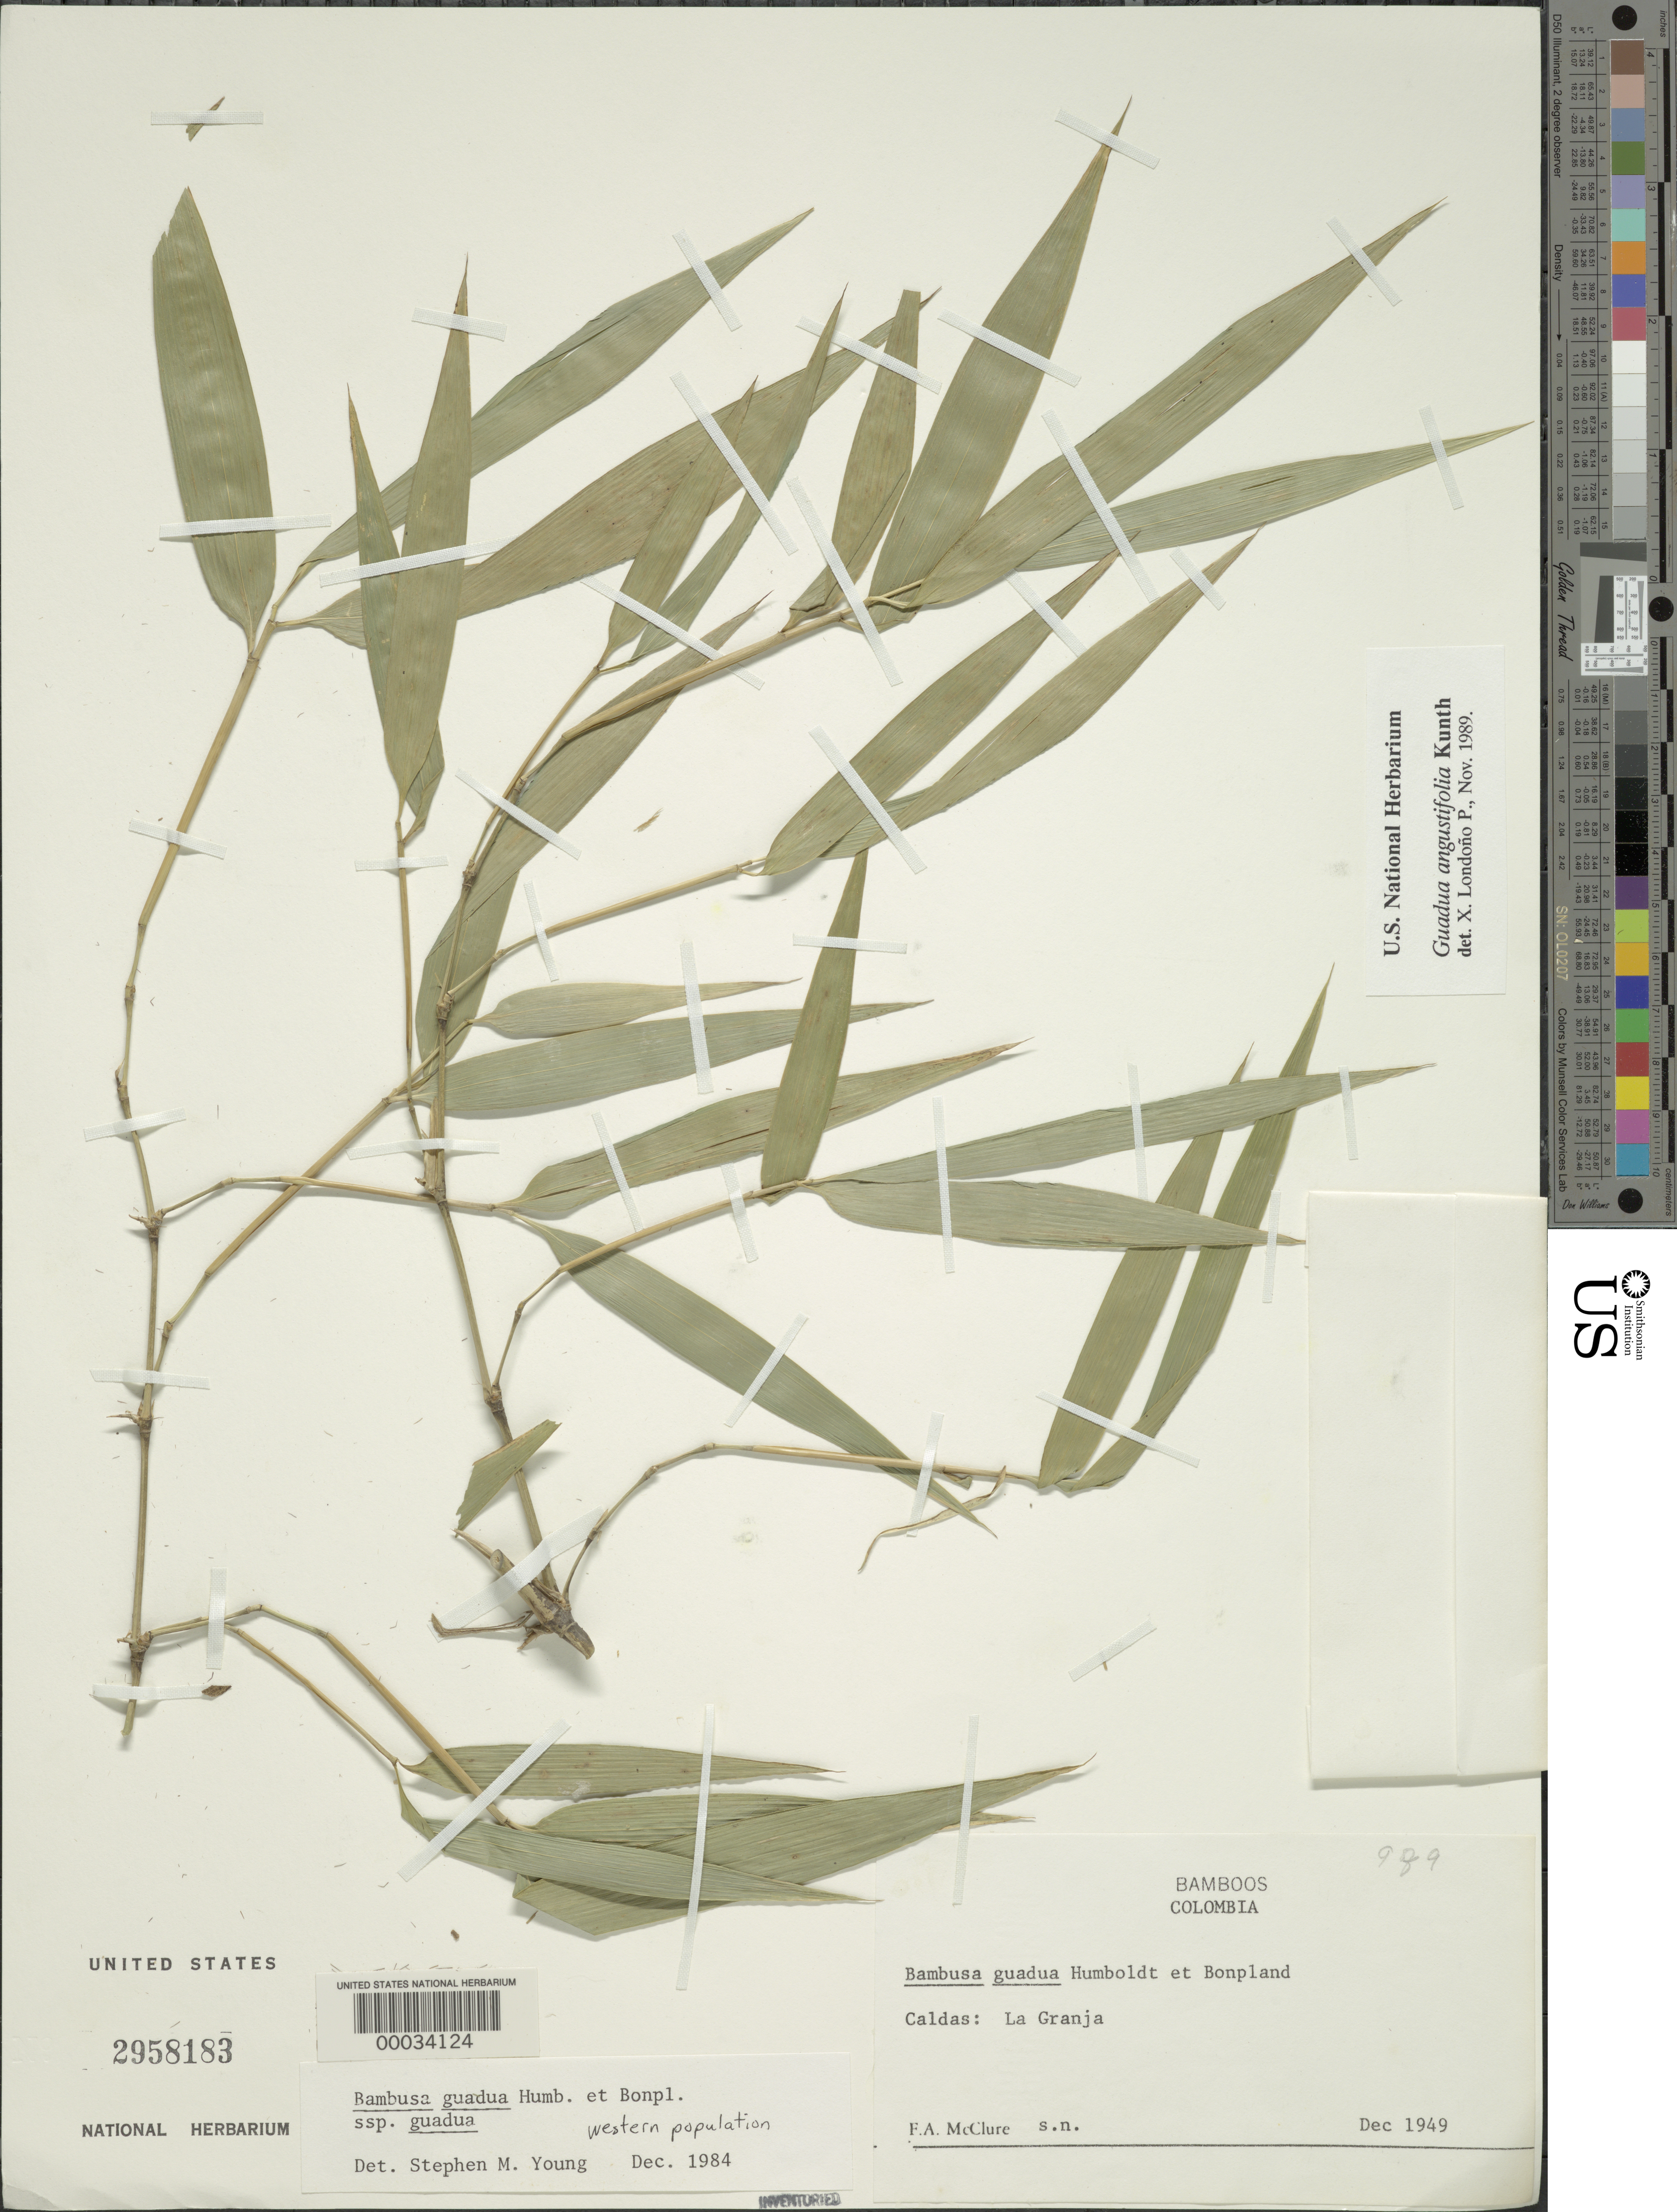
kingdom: Plantae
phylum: Tracheophyta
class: Liliopsida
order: Poales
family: Poaceae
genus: Guadua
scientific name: Guadua angustifolia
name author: Kunth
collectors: F. A. McClure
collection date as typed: Dec 1949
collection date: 1949-12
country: Colombia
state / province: Caldas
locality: La Granja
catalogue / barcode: US 2958183